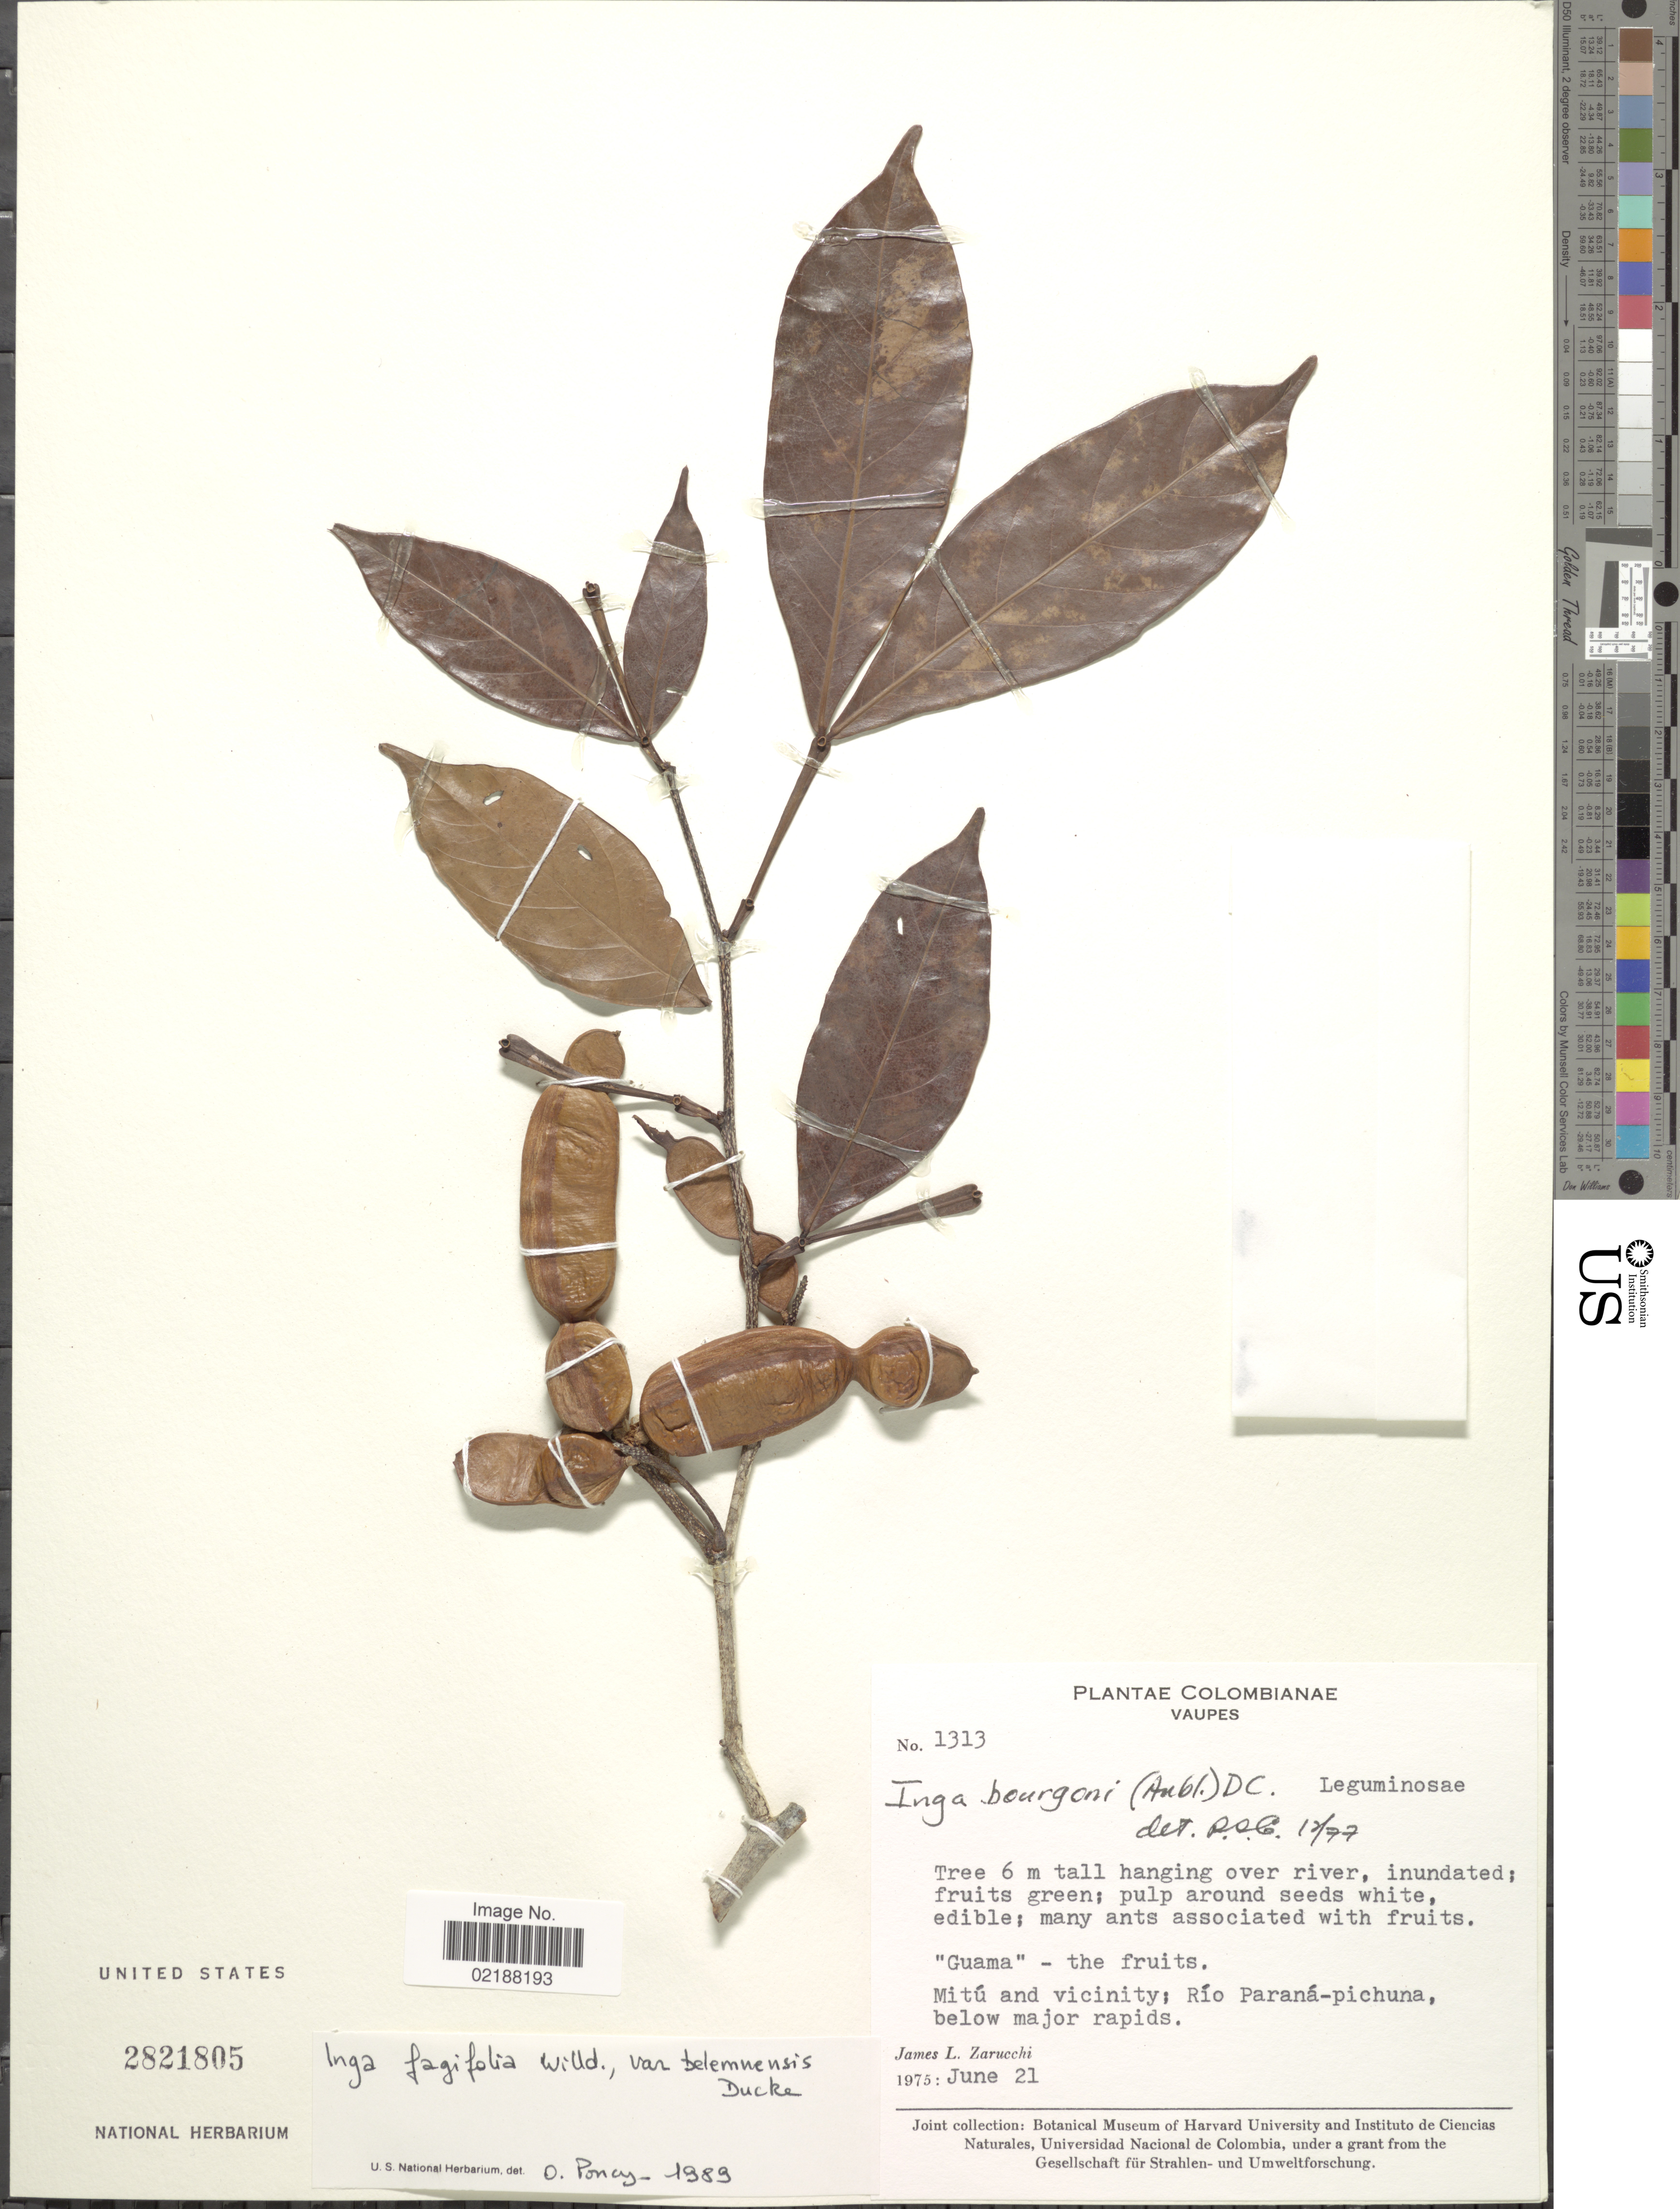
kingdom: Plantae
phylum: Tracheophyta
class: Magnoliopsida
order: Fabales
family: Fabaceae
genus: Inga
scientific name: Inga laurina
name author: (Sw.) Willd.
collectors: J. L. Zarucchi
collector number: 1313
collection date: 1975-06-21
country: Colombia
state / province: Vaupés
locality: Mitú and vicinity; Río Paraná-pichuna, below major rapids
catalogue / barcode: US 2821805